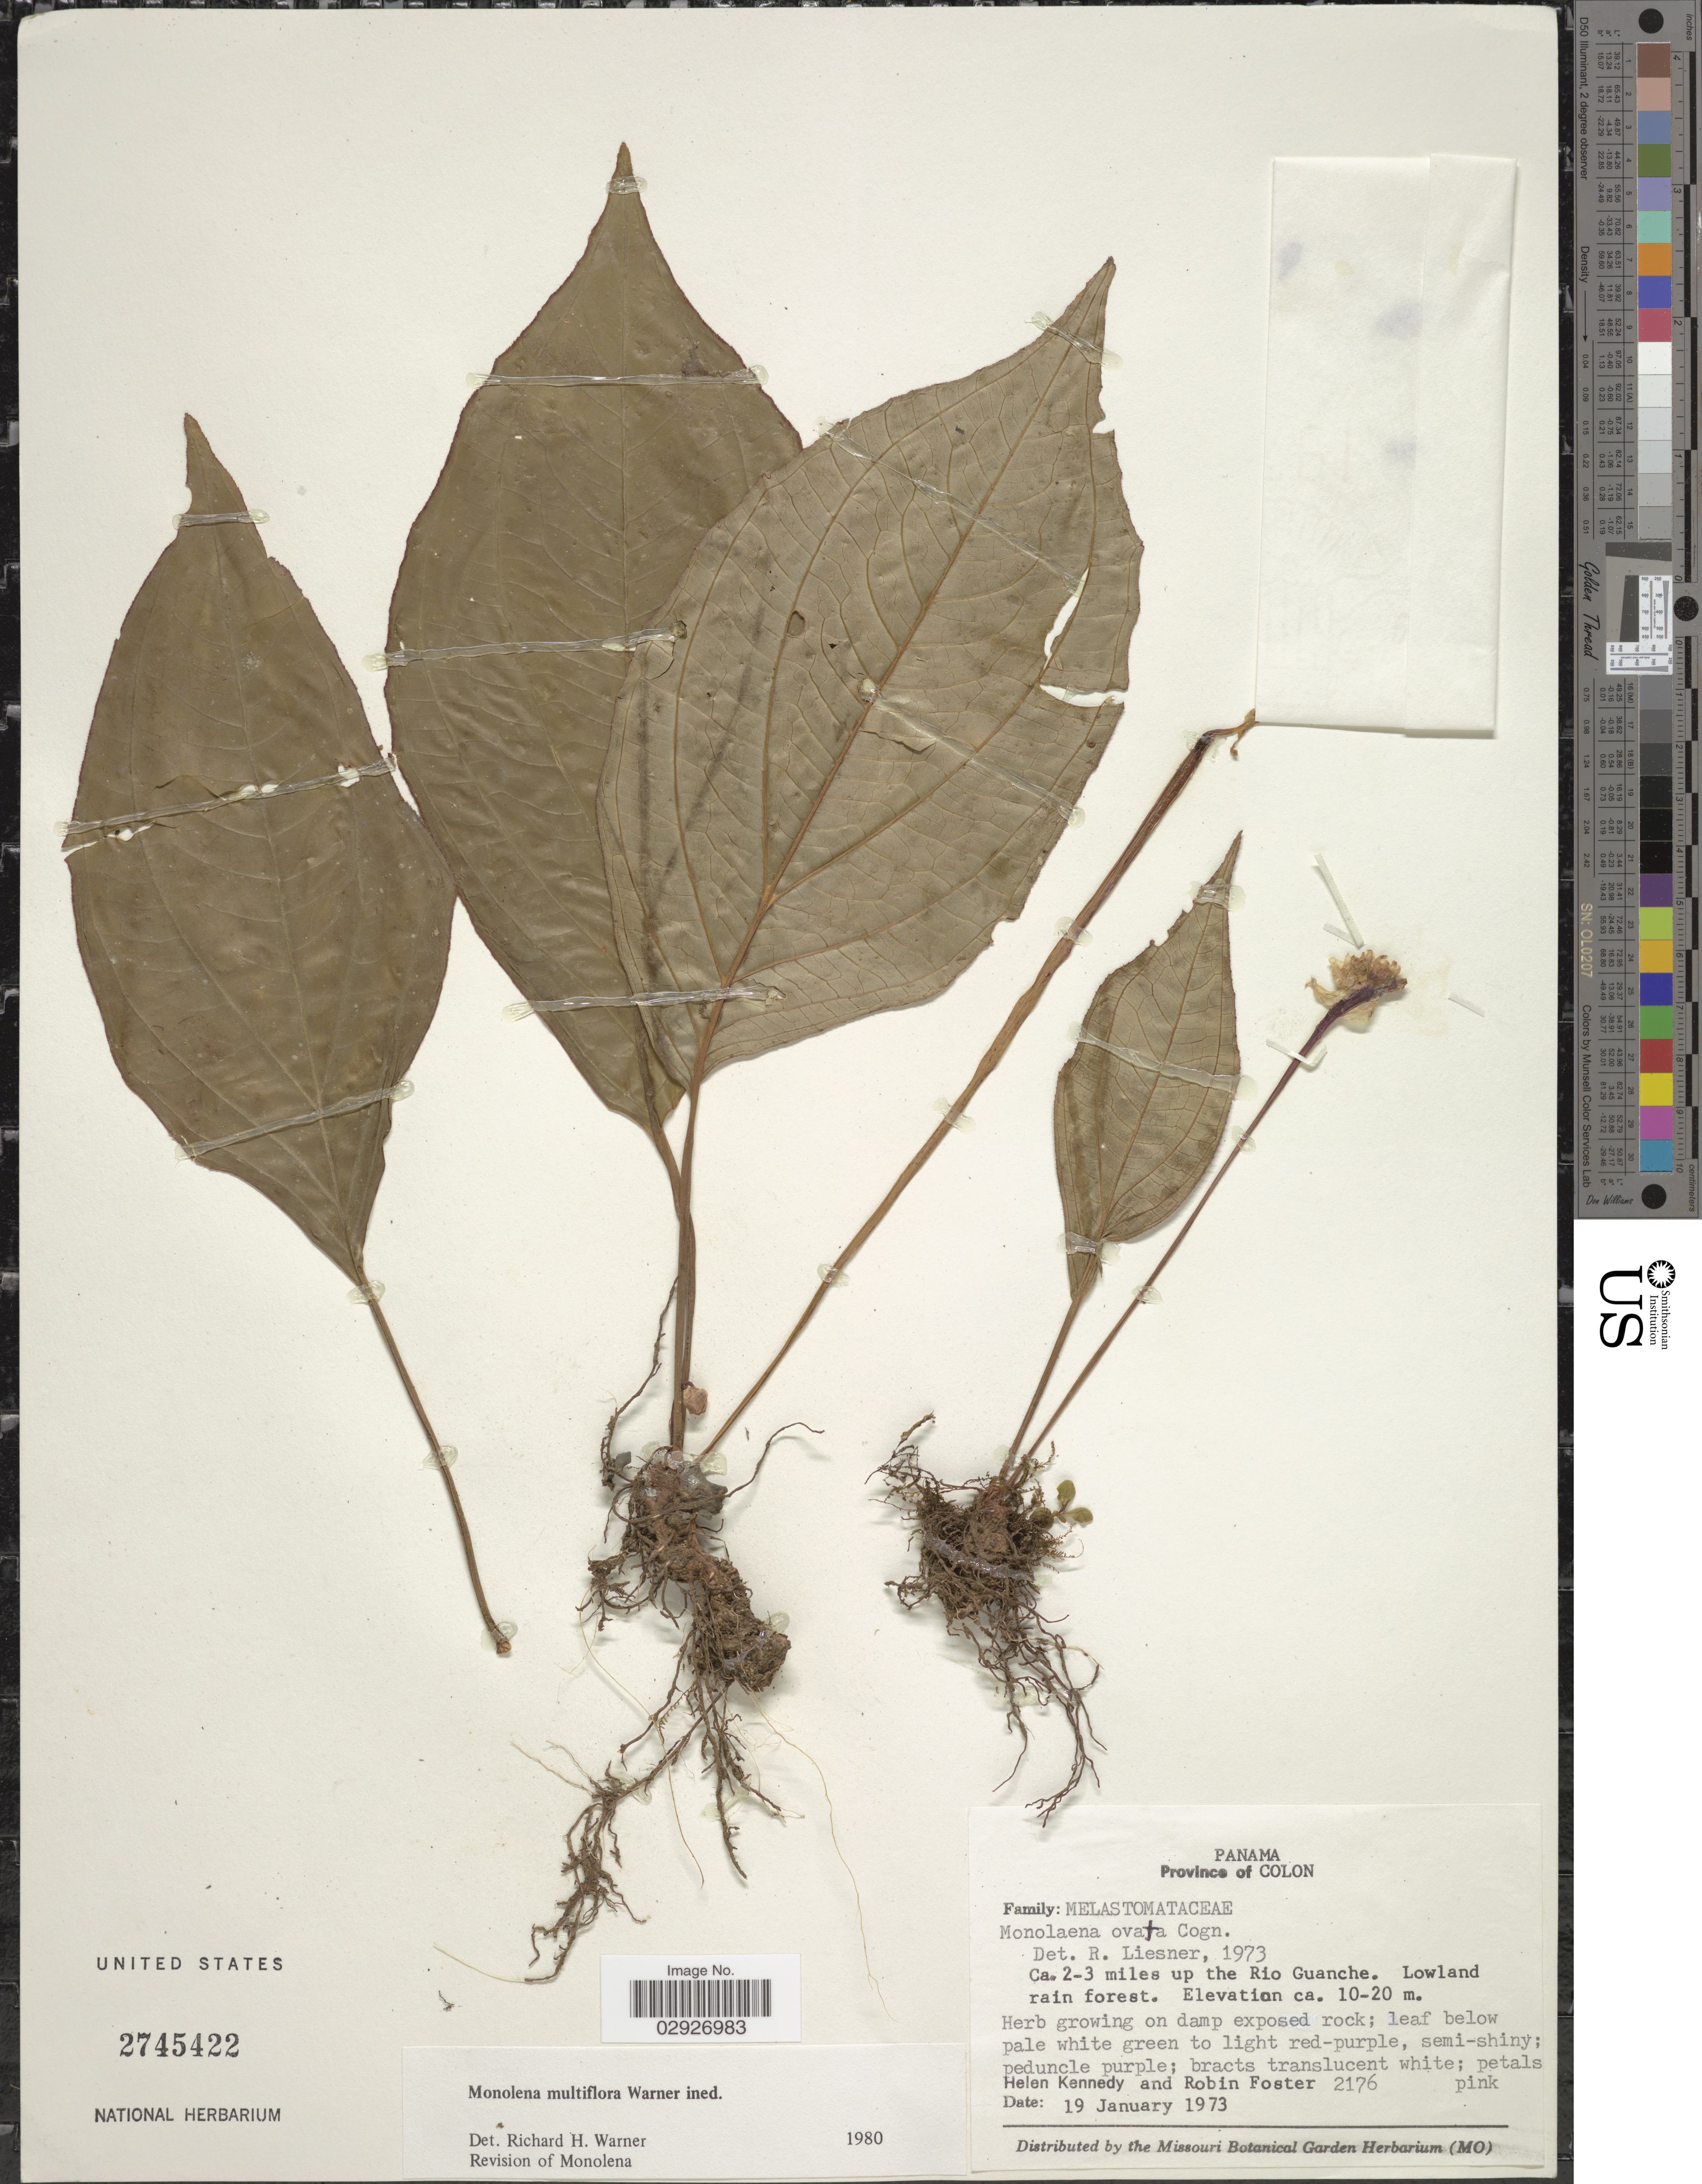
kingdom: Plantae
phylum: Tracheophyta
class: Magnoliopsida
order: Myrtales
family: Melastomataceae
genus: Monolena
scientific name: Monolena multiflora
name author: Warner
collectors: H. Kennedy & R. B. Foster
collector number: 2176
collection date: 1973-01-19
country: Panama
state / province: Colón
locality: Province of Colon. Ca. 2-3 miles up the Rio Guanche.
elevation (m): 10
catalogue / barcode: US 2745422